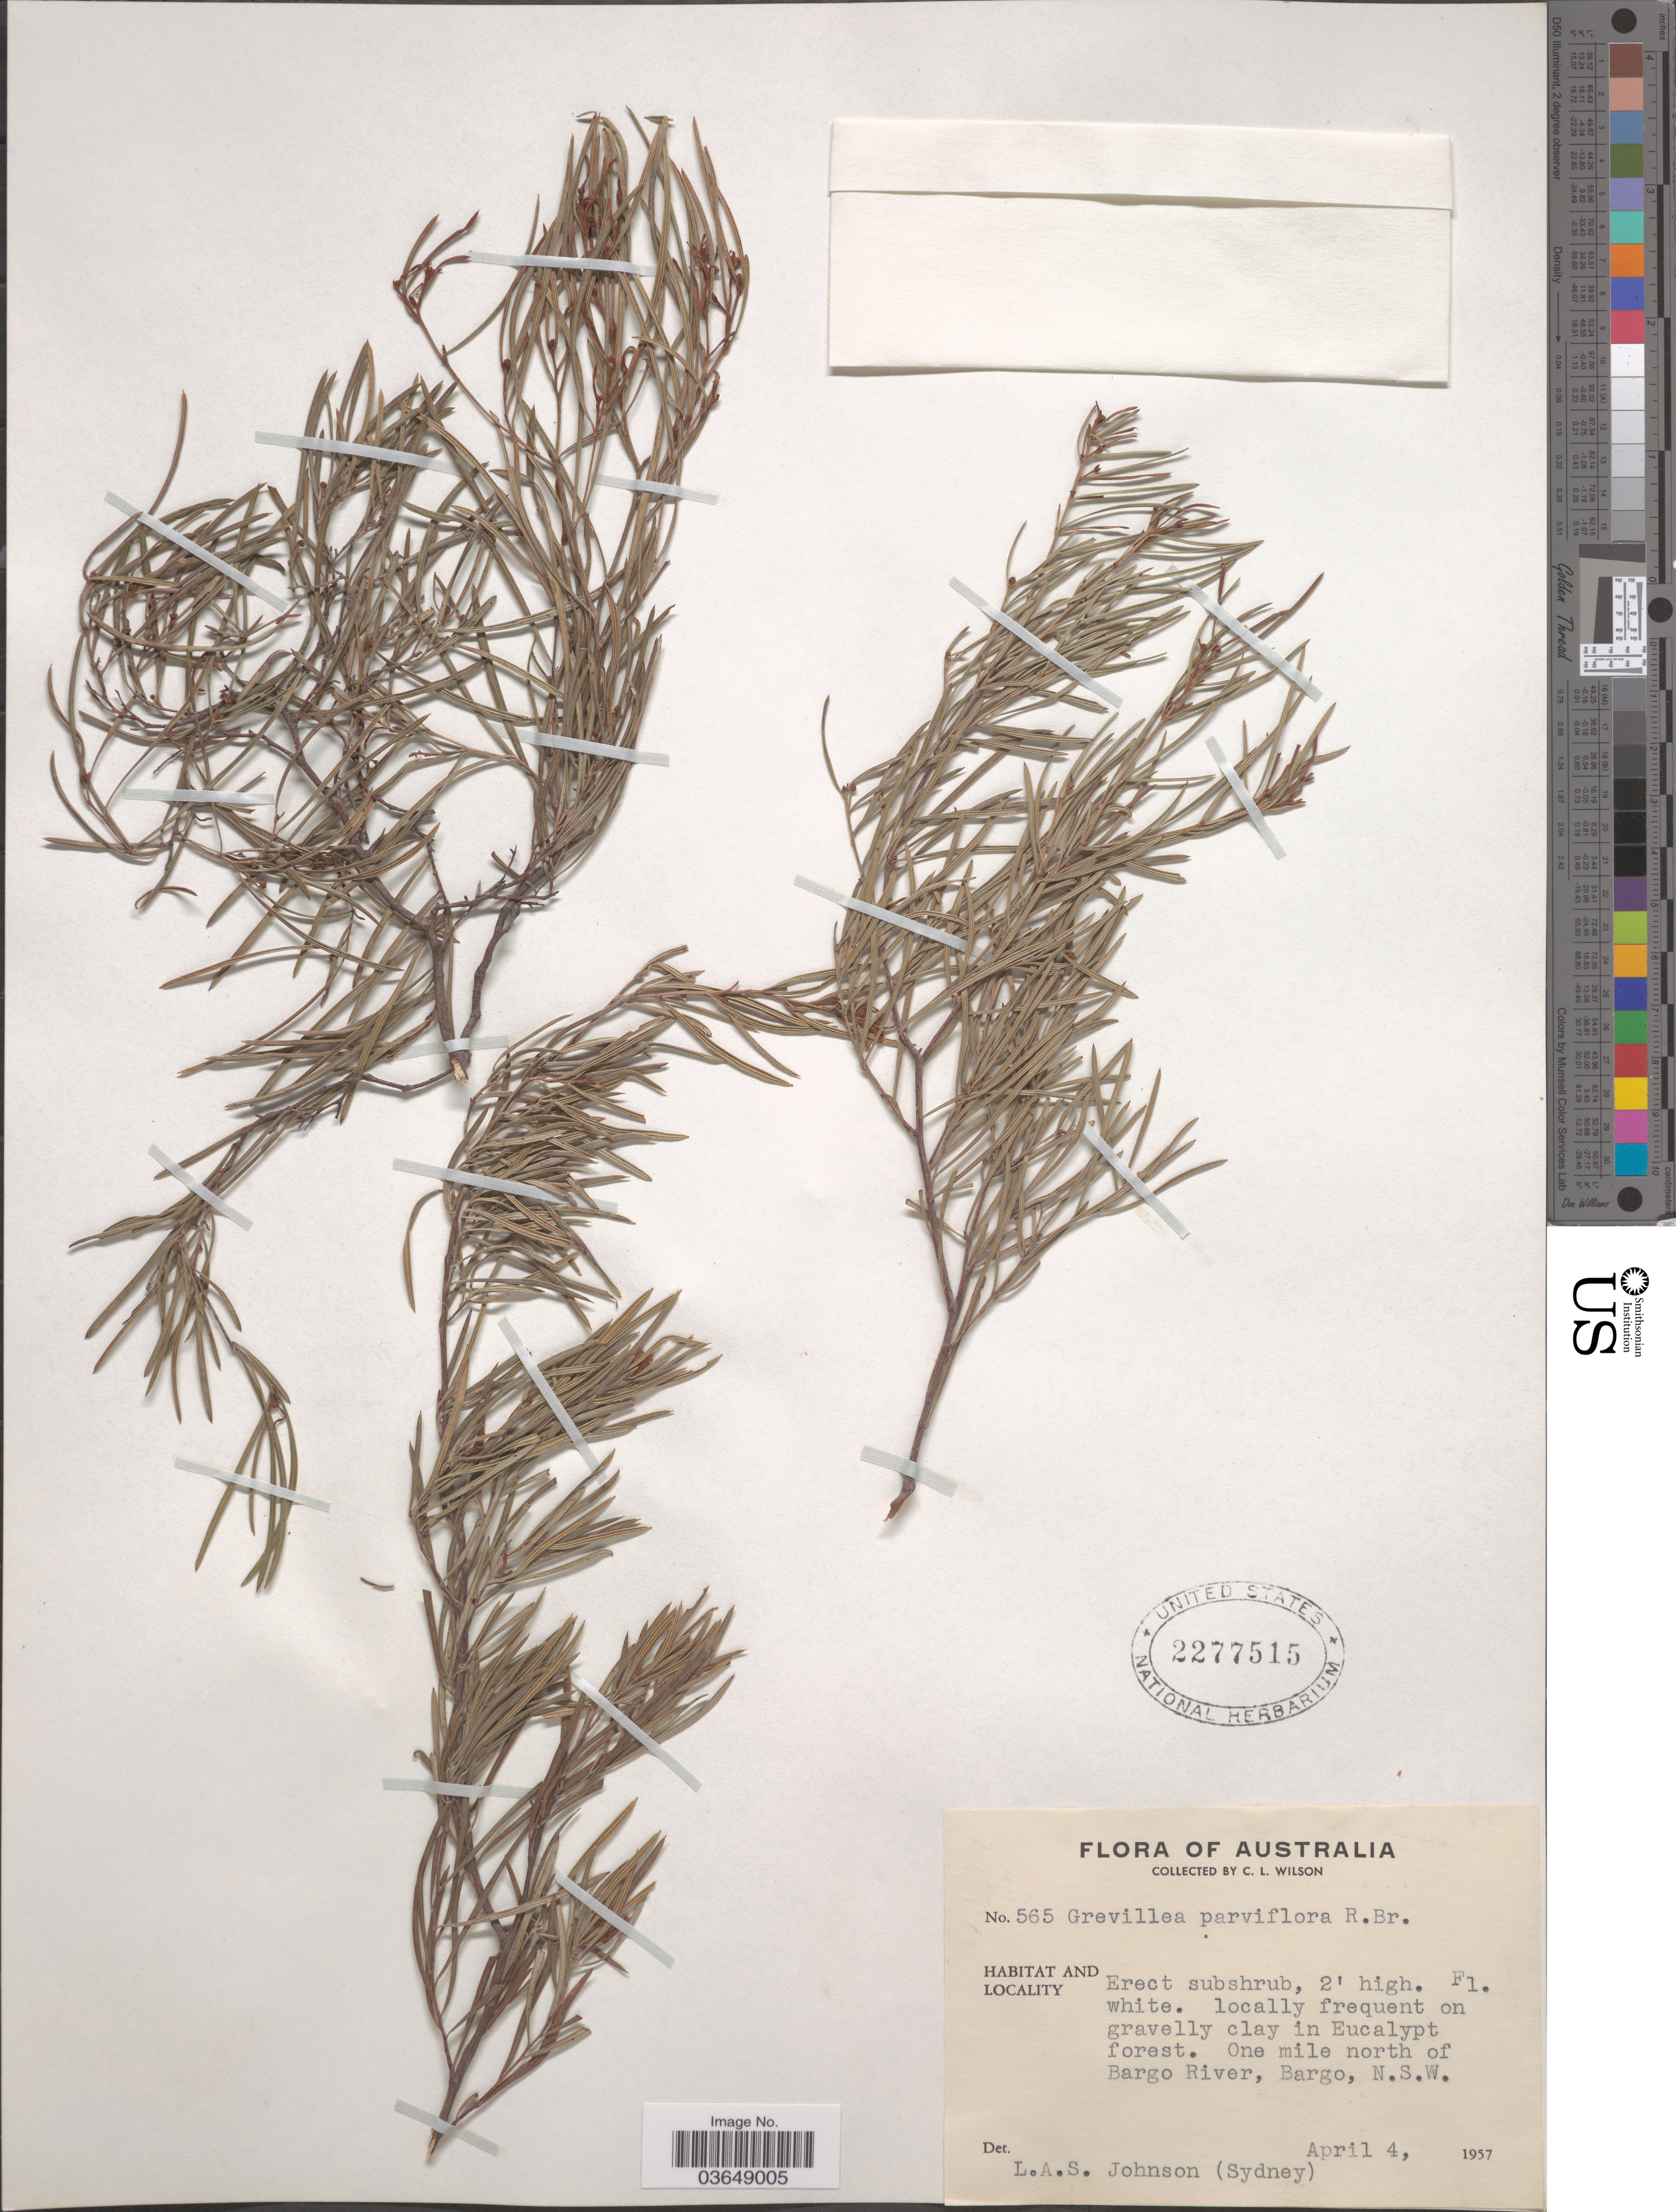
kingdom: Plantae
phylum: Tracheophyta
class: Magnoliopsida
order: Proteales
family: Proteaceae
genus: Grevillea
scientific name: Grevillea parviflora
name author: R. Br.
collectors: C. L. Wilson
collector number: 565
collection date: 1957-04-04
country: Australia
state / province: New South Wales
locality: One mile north of Bargo River, Bargo.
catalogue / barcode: US 2277515